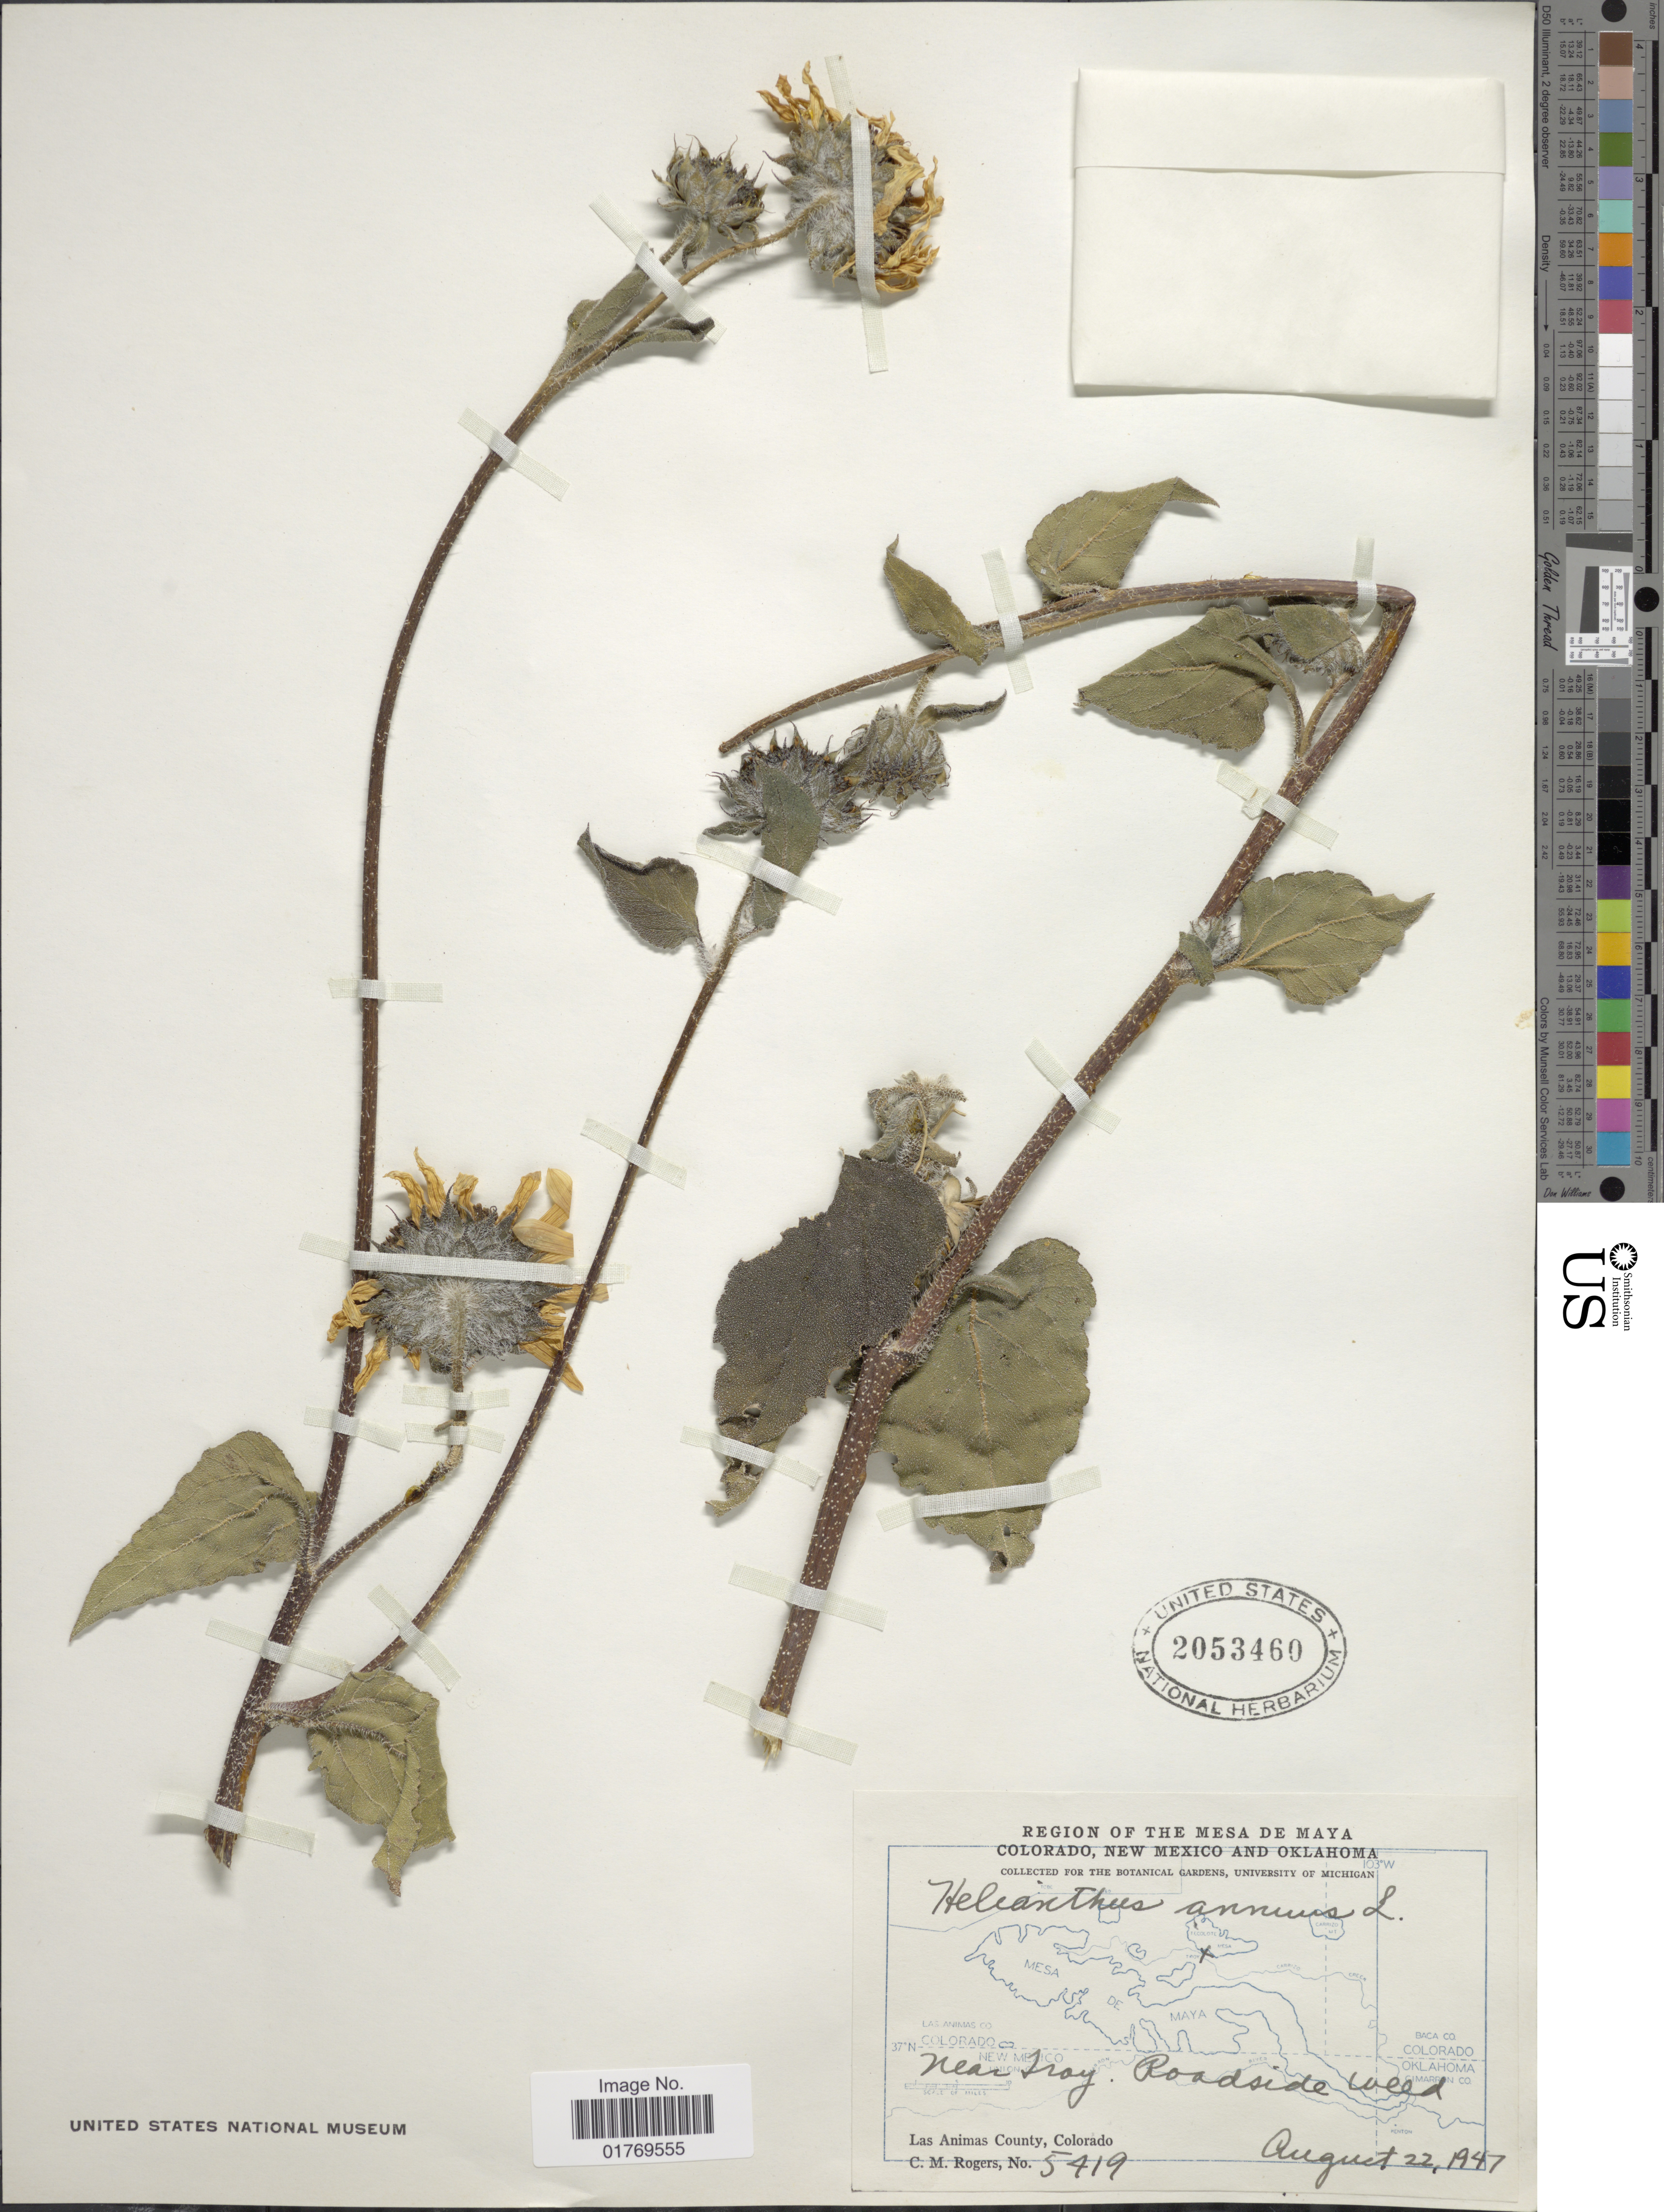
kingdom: Plantae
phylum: Tracheophyta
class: Magnoliopsida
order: Asterales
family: Asteraceae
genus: Helianthus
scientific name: Helianthus annuus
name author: L.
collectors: C. M. Rogers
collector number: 5419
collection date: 1947-08-22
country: United States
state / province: Colorado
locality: Region of the Mesa de Maya. Colorado, New Mexico and Oklahoma. Near Iray, Roadside weed. Las Animas County, Colorado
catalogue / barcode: US 2053460